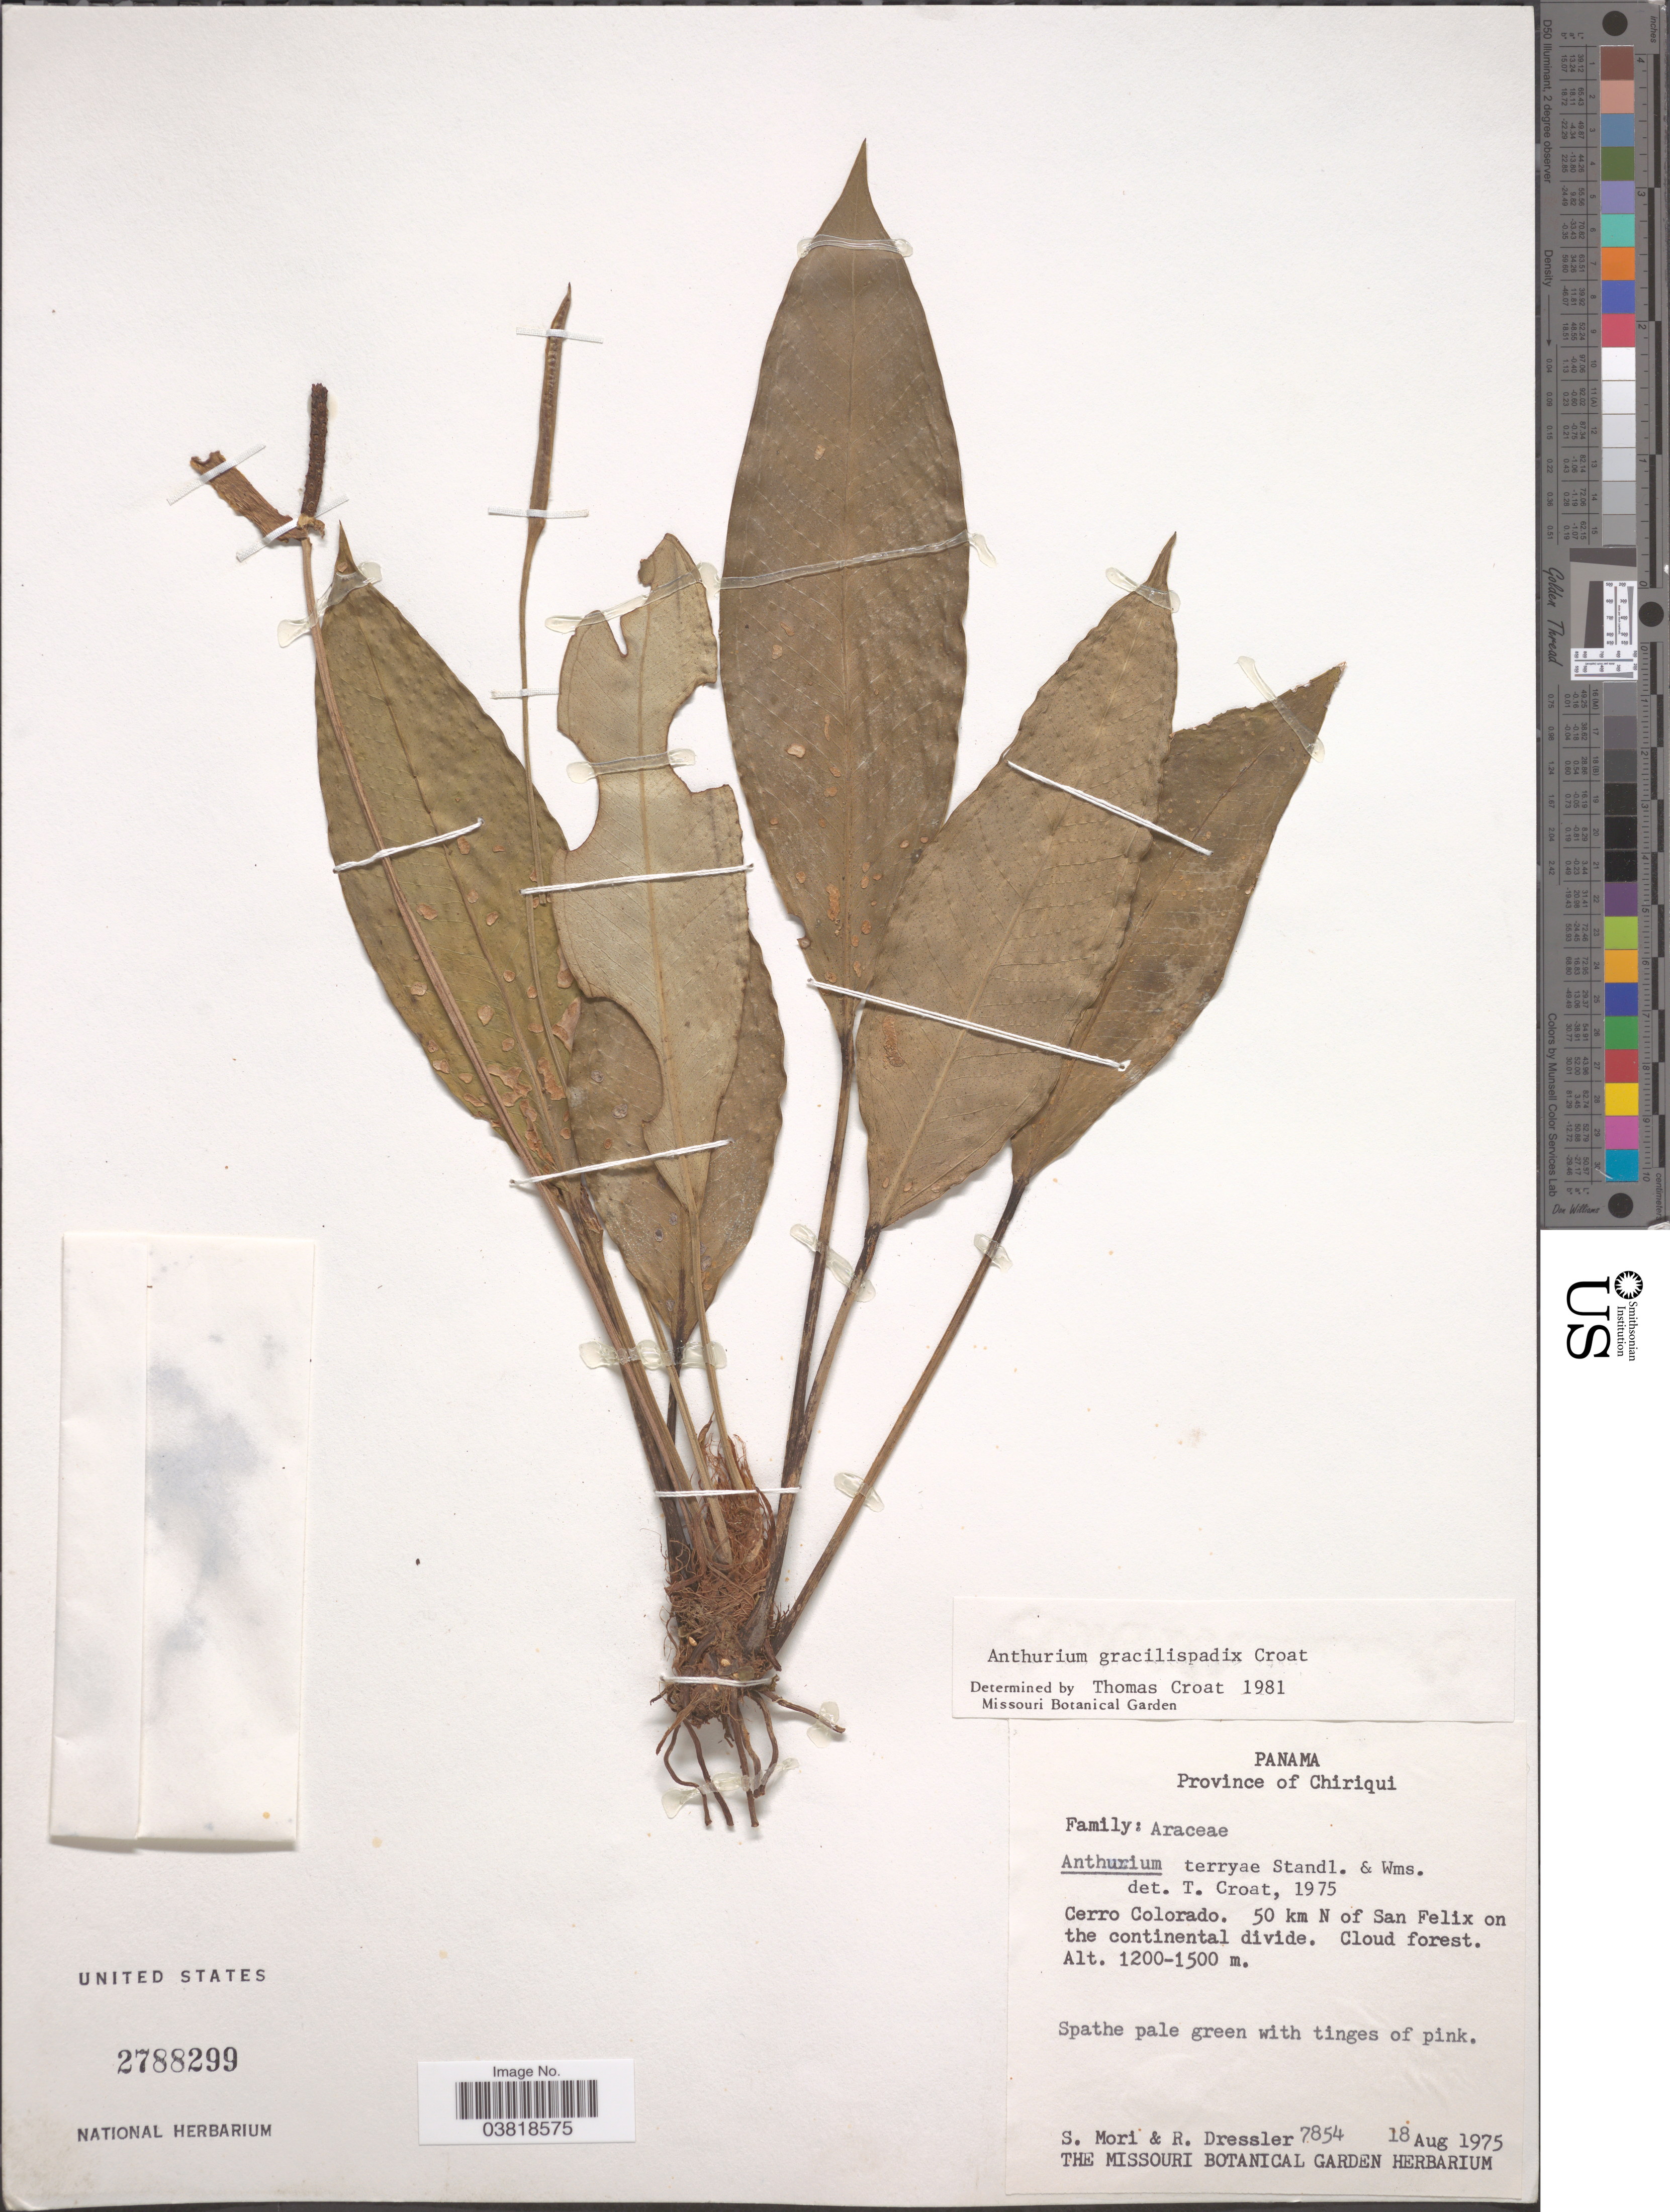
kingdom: Plantae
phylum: Tracheophyta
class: Liliopsida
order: Alismatales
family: Araceae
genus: Anthurium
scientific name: Anthurium gracilispadix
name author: Croat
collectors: S. Mori & R. Dressler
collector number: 7854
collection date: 1975-08-18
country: Panama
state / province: Chiriqui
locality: Cerro Colorado. 50 km N of San Felix on the continental divide.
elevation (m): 1200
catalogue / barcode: US 2788299